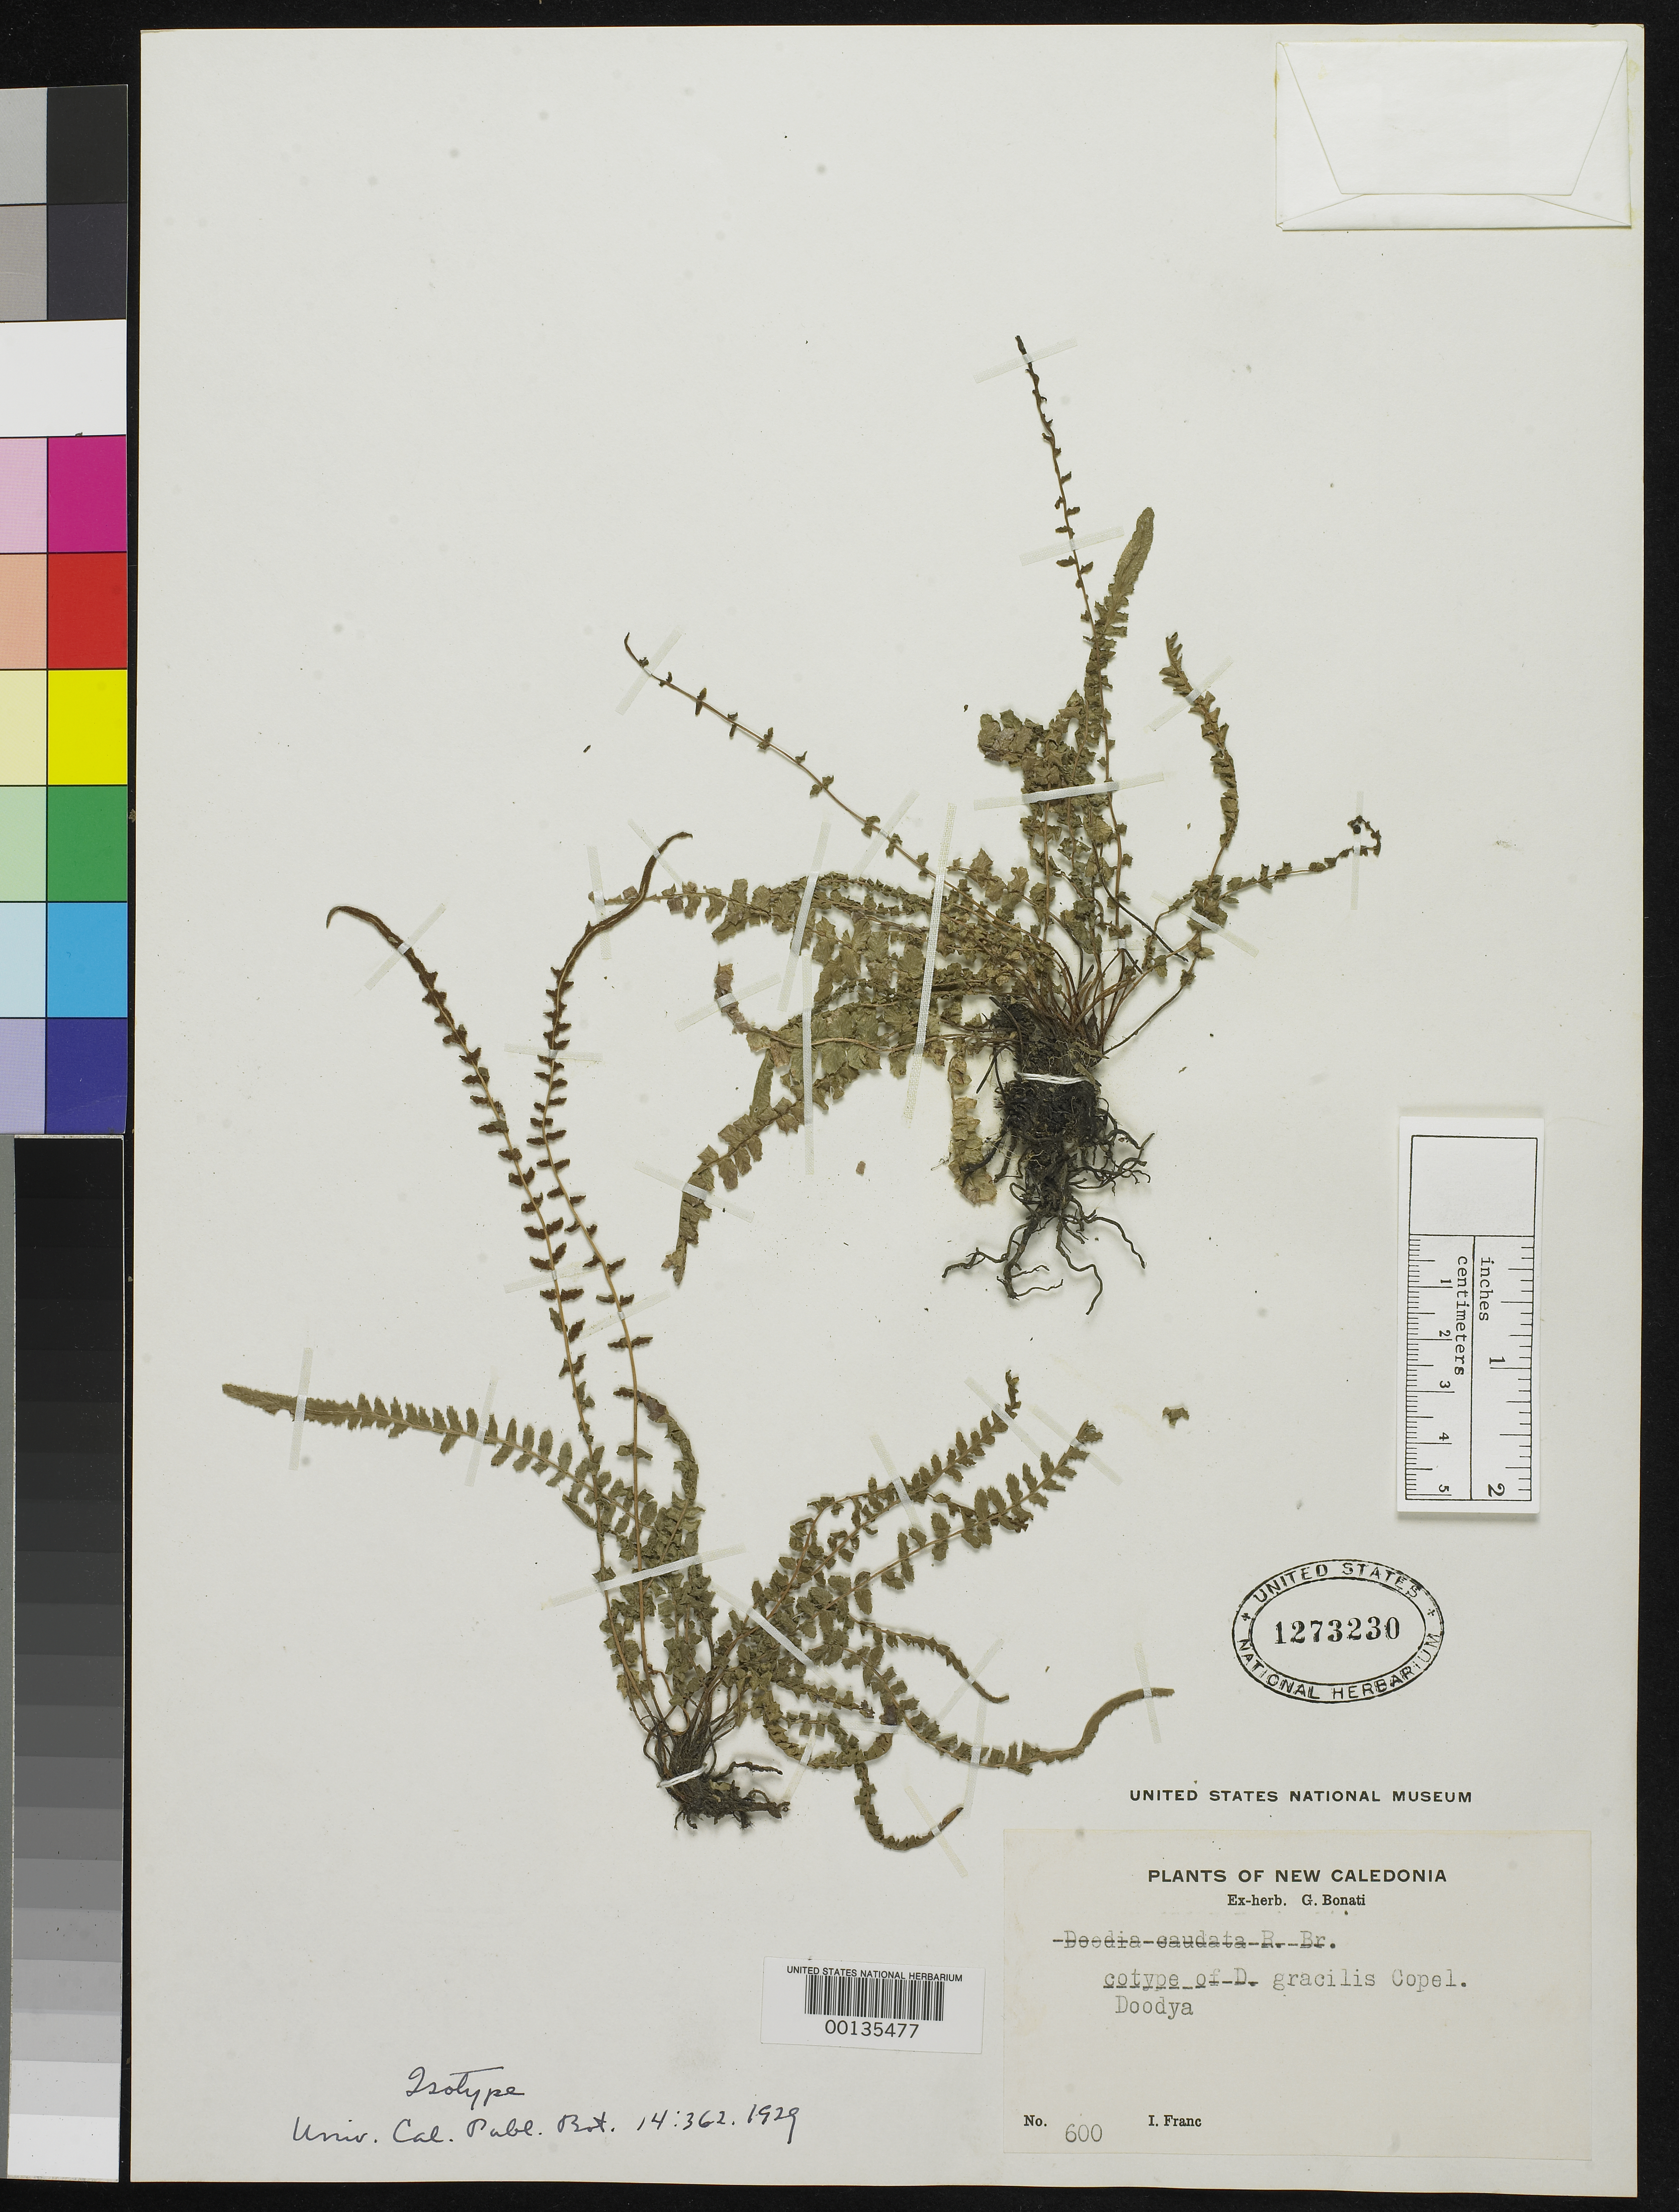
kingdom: Plantae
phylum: Tracheophyta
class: Polypodiopsida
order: Polypodiales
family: Blechnaceae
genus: Doodia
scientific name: Doodia gracilis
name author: Copel.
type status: Isotype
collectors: I. Franc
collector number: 600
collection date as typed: Jul 1915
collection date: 1915-07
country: New Caledonia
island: New Caledonia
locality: Dumbea.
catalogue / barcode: US 1273230